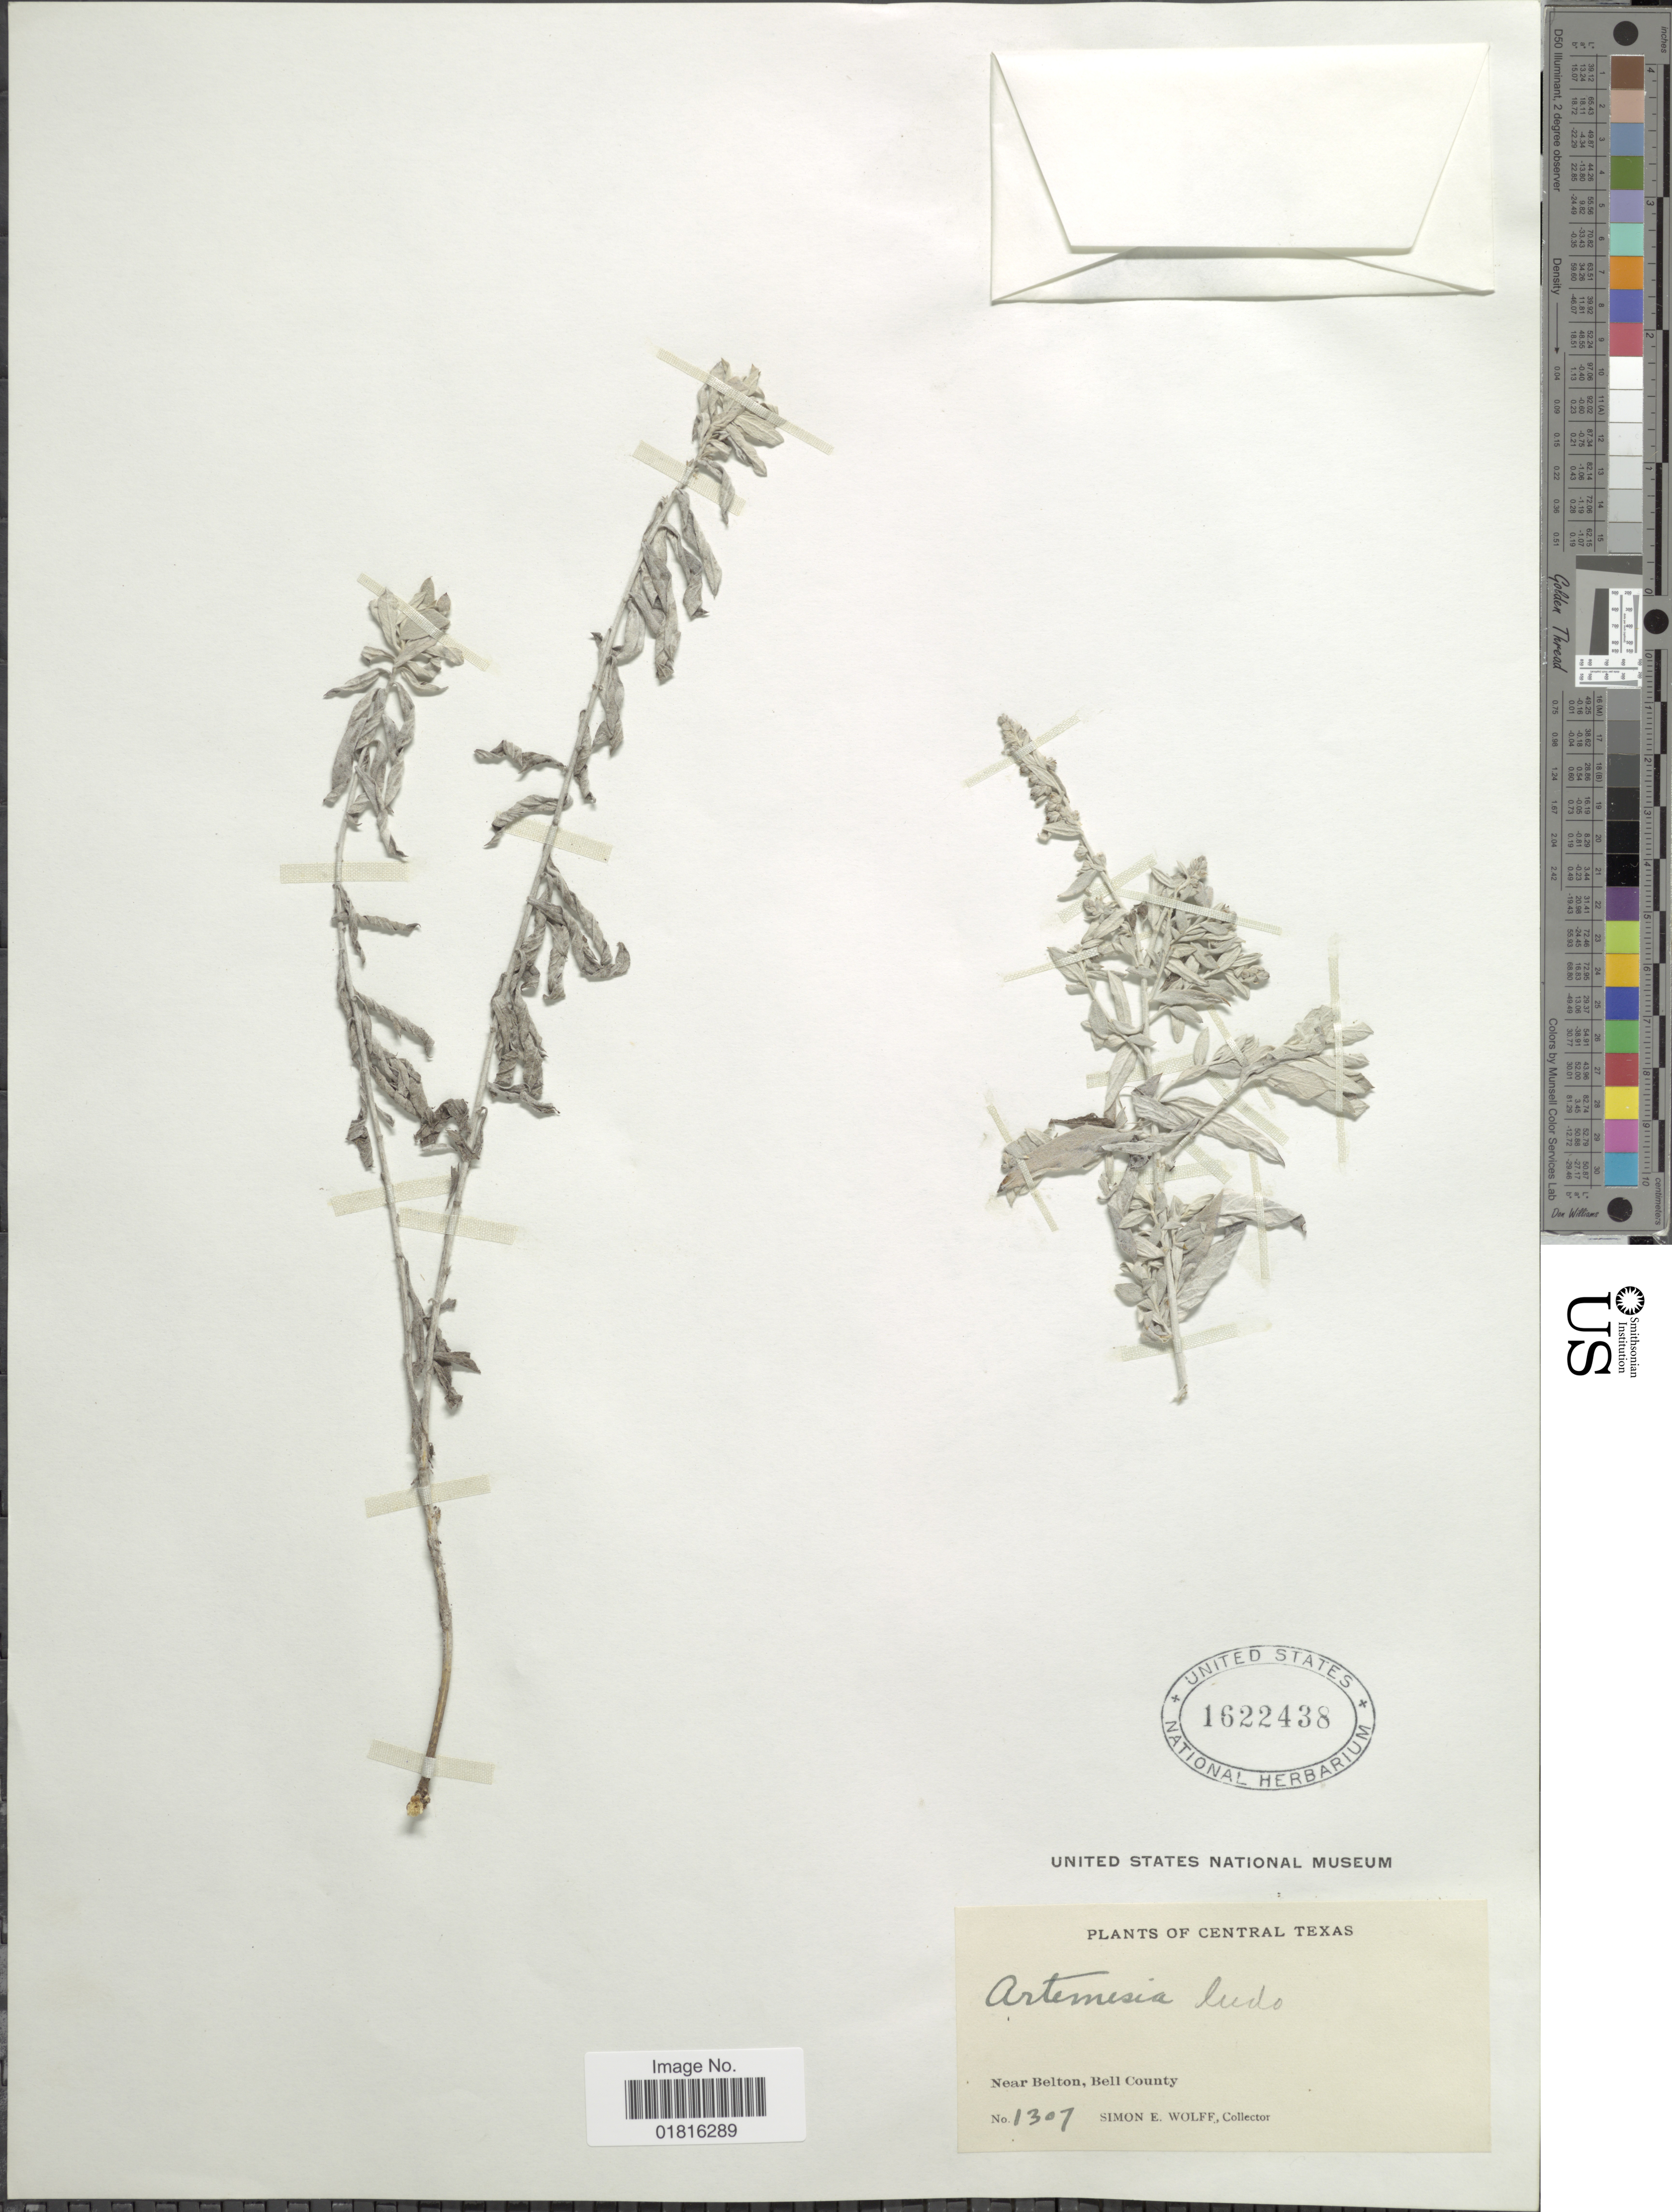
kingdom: Plantae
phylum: Tracheophyta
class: Magnoliopsida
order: Asterales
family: Asteraceae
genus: Artemisia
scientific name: Artemisia ludoviciana subsp. mexicana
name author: (Willd. ex Spreng.) D.D. Keck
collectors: S. E. Wolff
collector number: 1307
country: United States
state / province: Texas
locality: Central, Near Belton, Bell County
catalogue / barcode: US 1622438